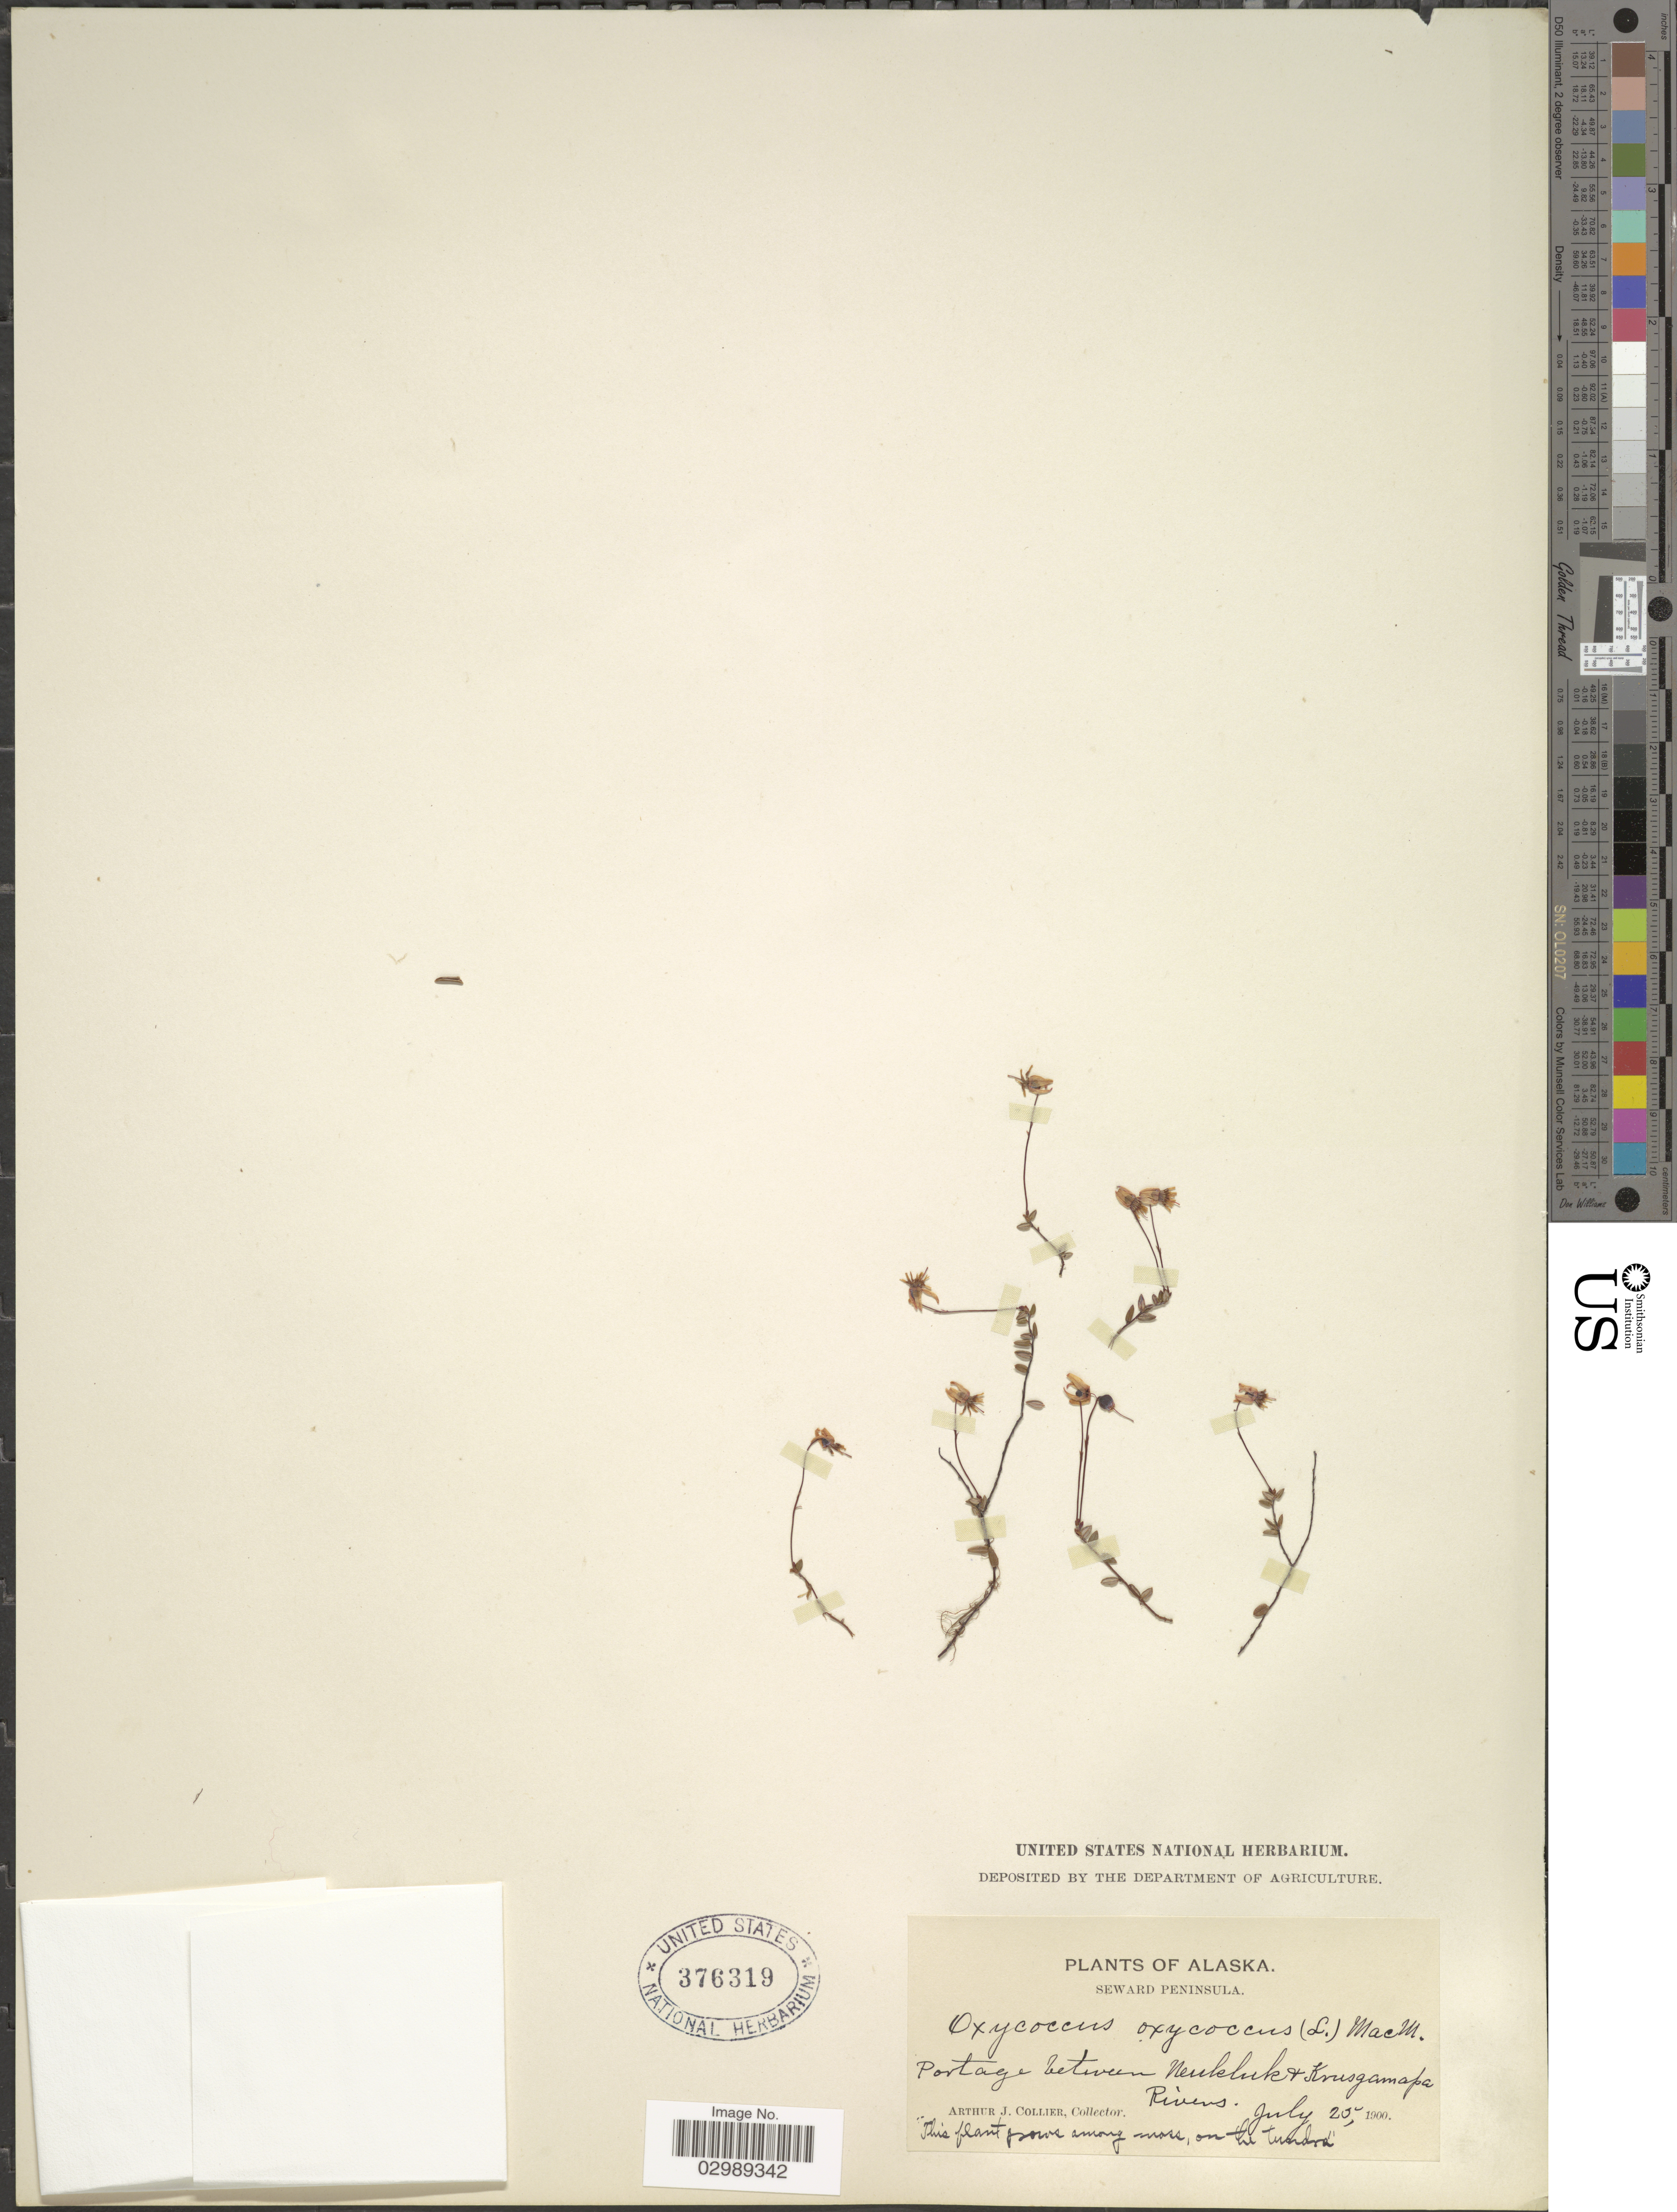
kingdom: Plantae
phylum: Tracheophyta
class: Magnoliopsida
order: Ericales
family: Ericaceae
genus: Vaccinium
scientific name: Vaccinium oxycoccos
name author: L.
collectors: A. Collier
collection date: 1900-07-25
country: United States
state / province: Alaska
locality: Seward Peninsula, Portage between Neukluk & Krusgamapa Rivers.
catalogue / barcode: US 376319